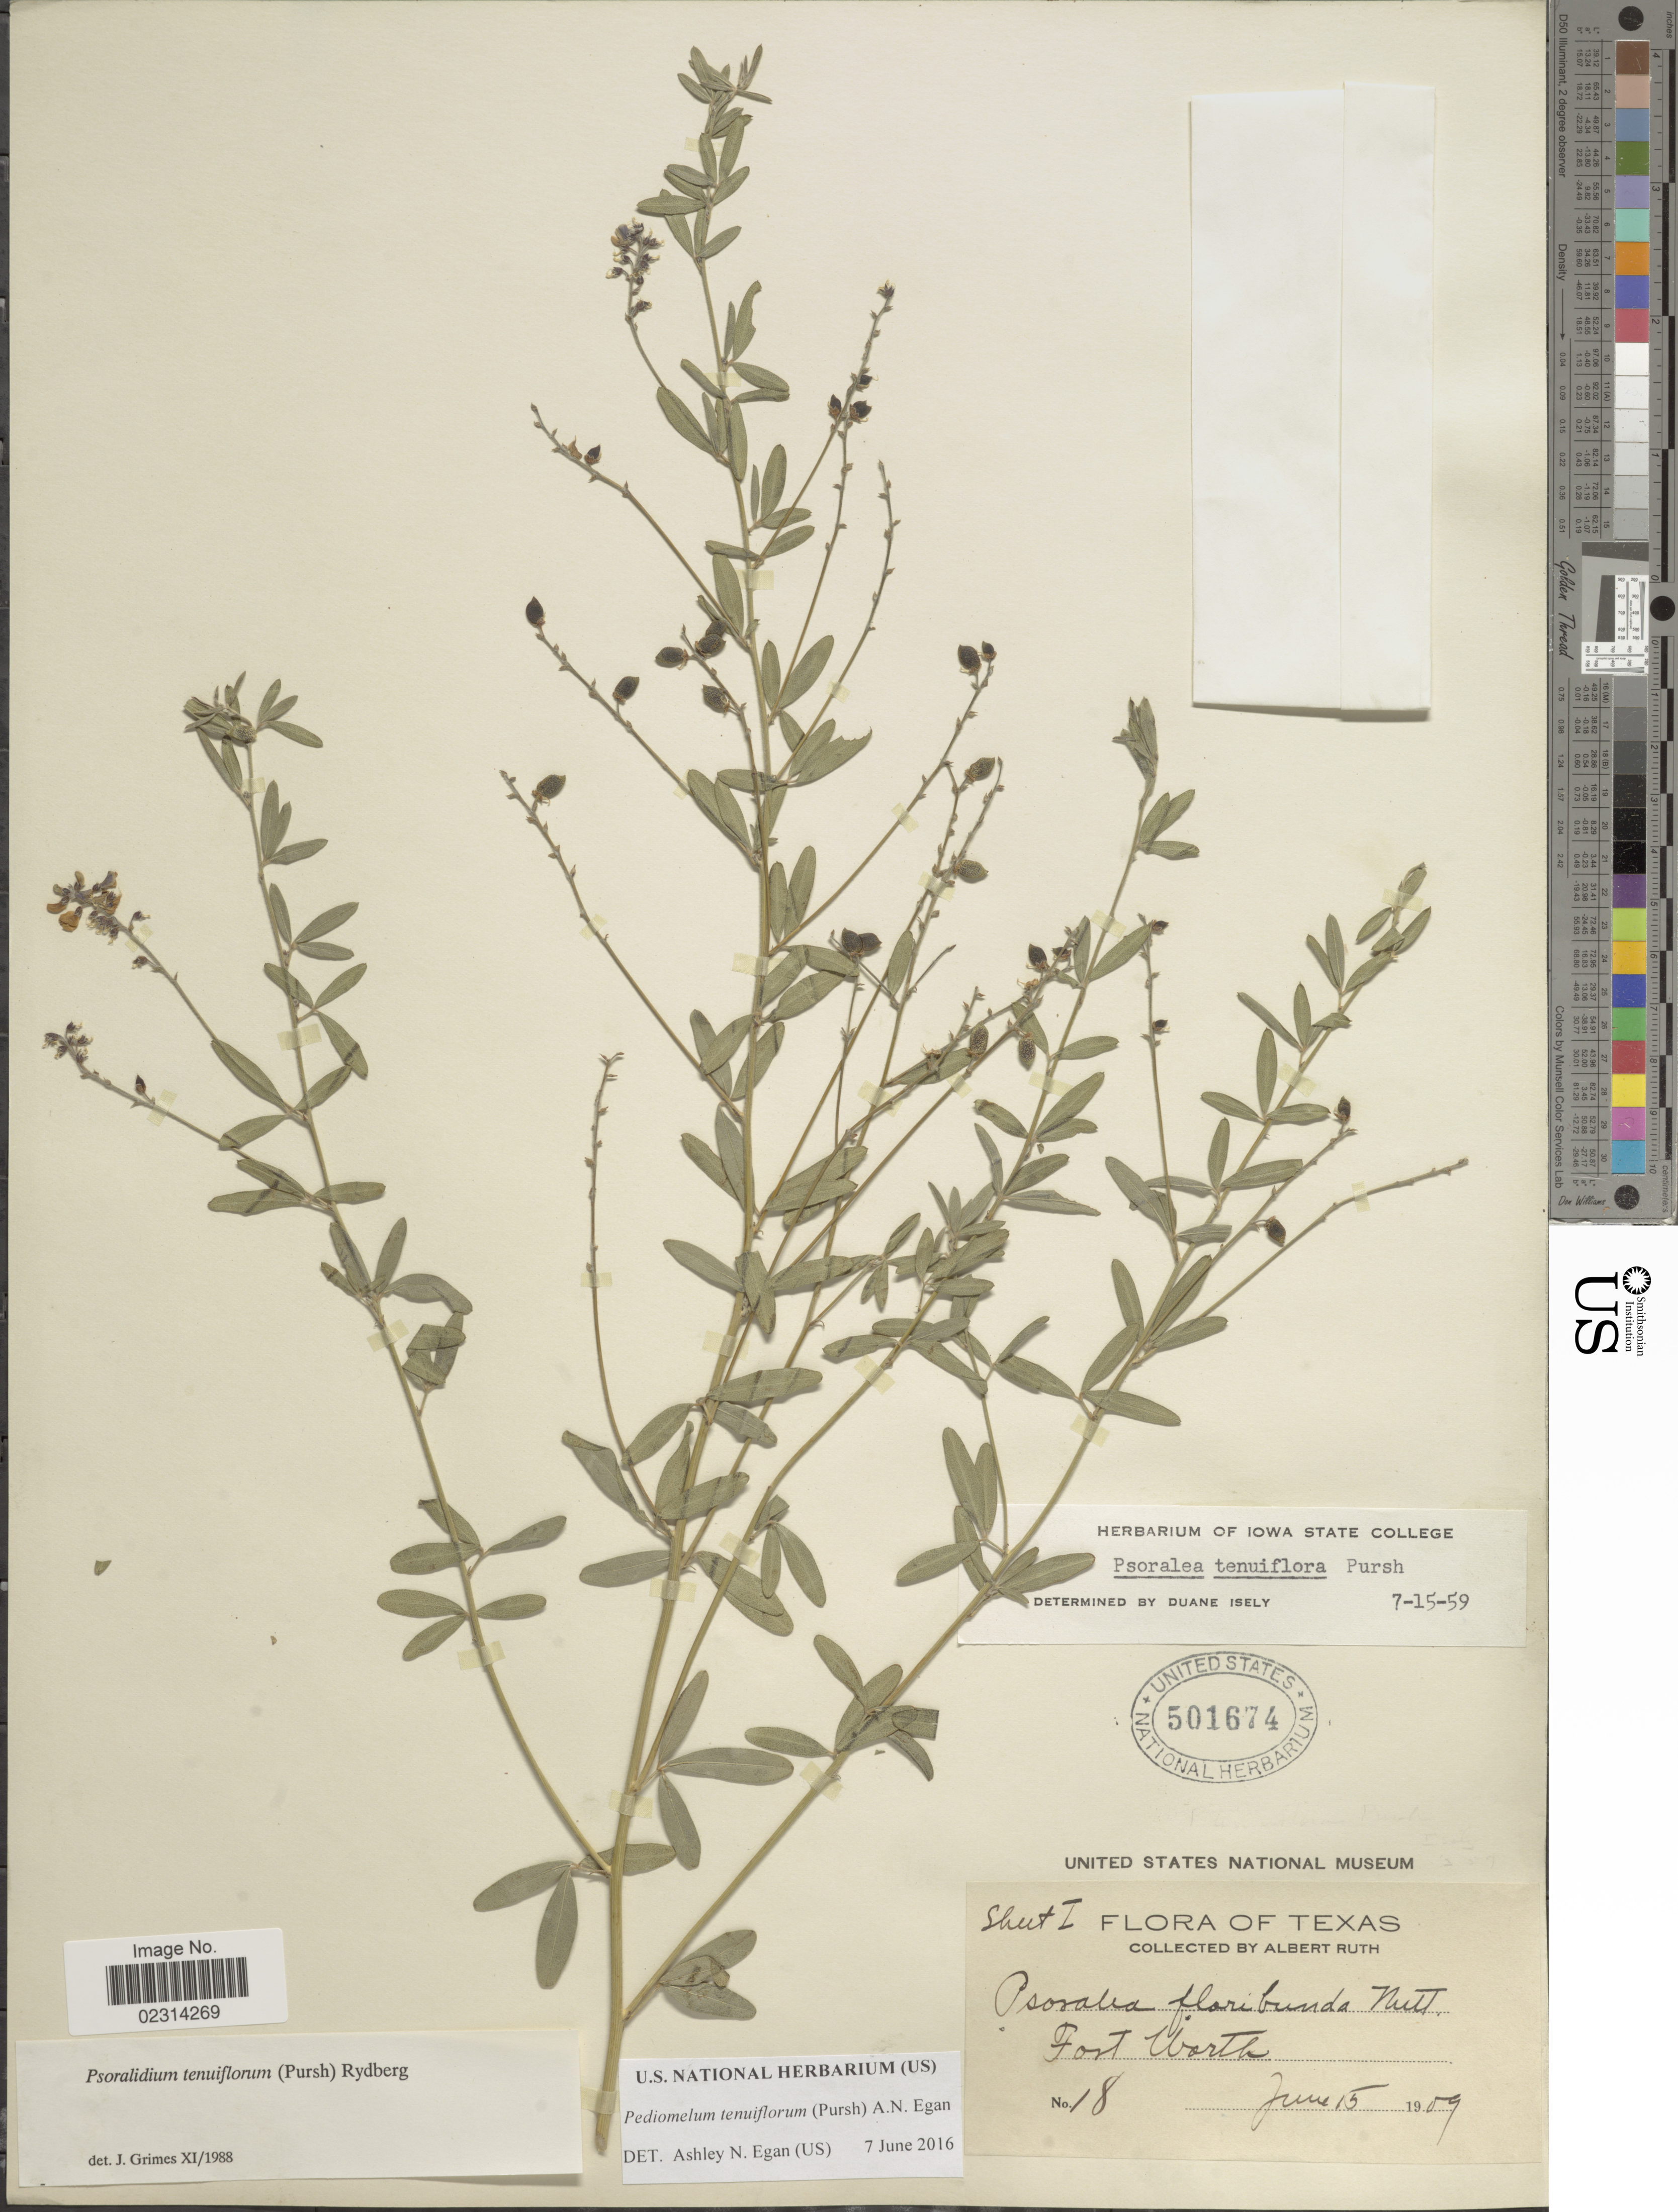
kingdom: Plantae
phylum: Tracheophyta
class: Magnoliopsida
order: Fabales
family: Fabaceae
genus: Psoralidium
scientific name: Psoralidium tenuiflorum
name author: (Pursh) Rydb.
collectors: A. Ruth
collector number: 18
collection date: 1909-06-15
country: United States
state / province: Texas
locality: Fort Worth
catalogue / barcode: US 501674